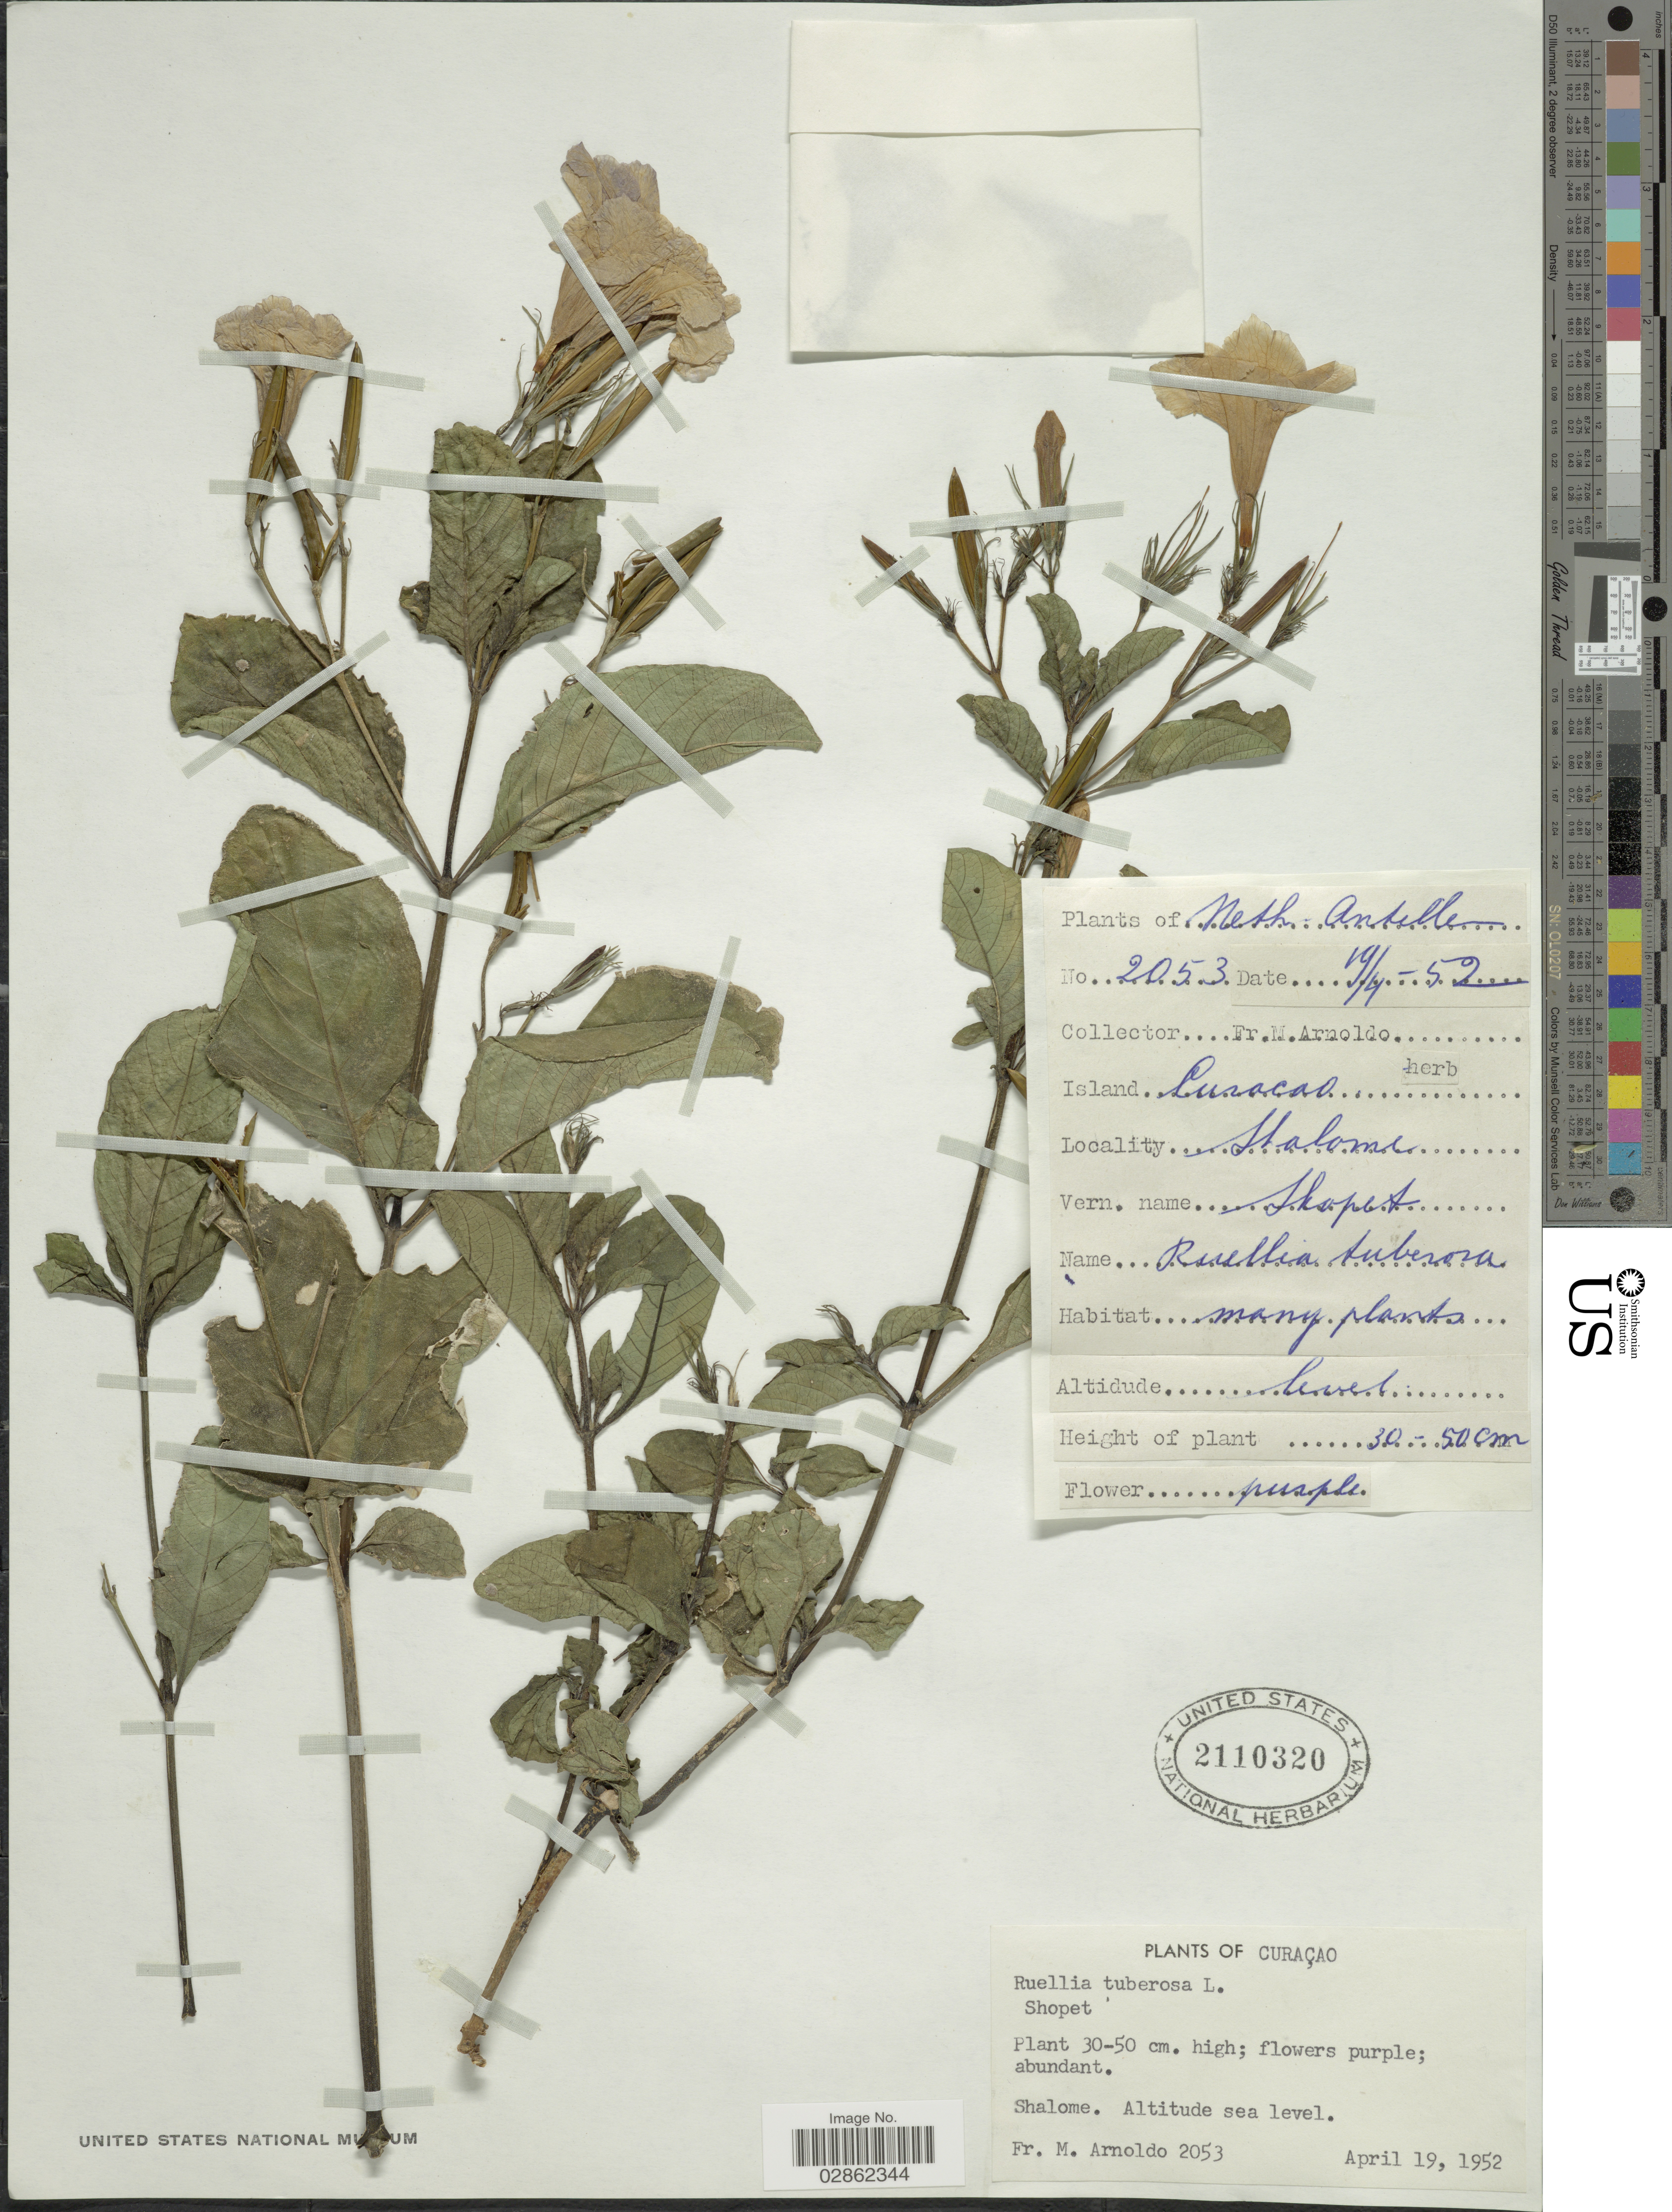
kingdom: Plantae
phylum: Tracheophyta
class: Magnoliopsida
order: Lamiales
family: Acanthaceae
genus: Ruellia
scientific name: Ruellia tuberosa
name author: L.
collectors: N. Arnoldo-Broeders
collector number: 2053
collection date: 1952-04-19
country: Curaçao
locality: Shalome. Neth. Antillen.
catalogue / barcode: US 2110320